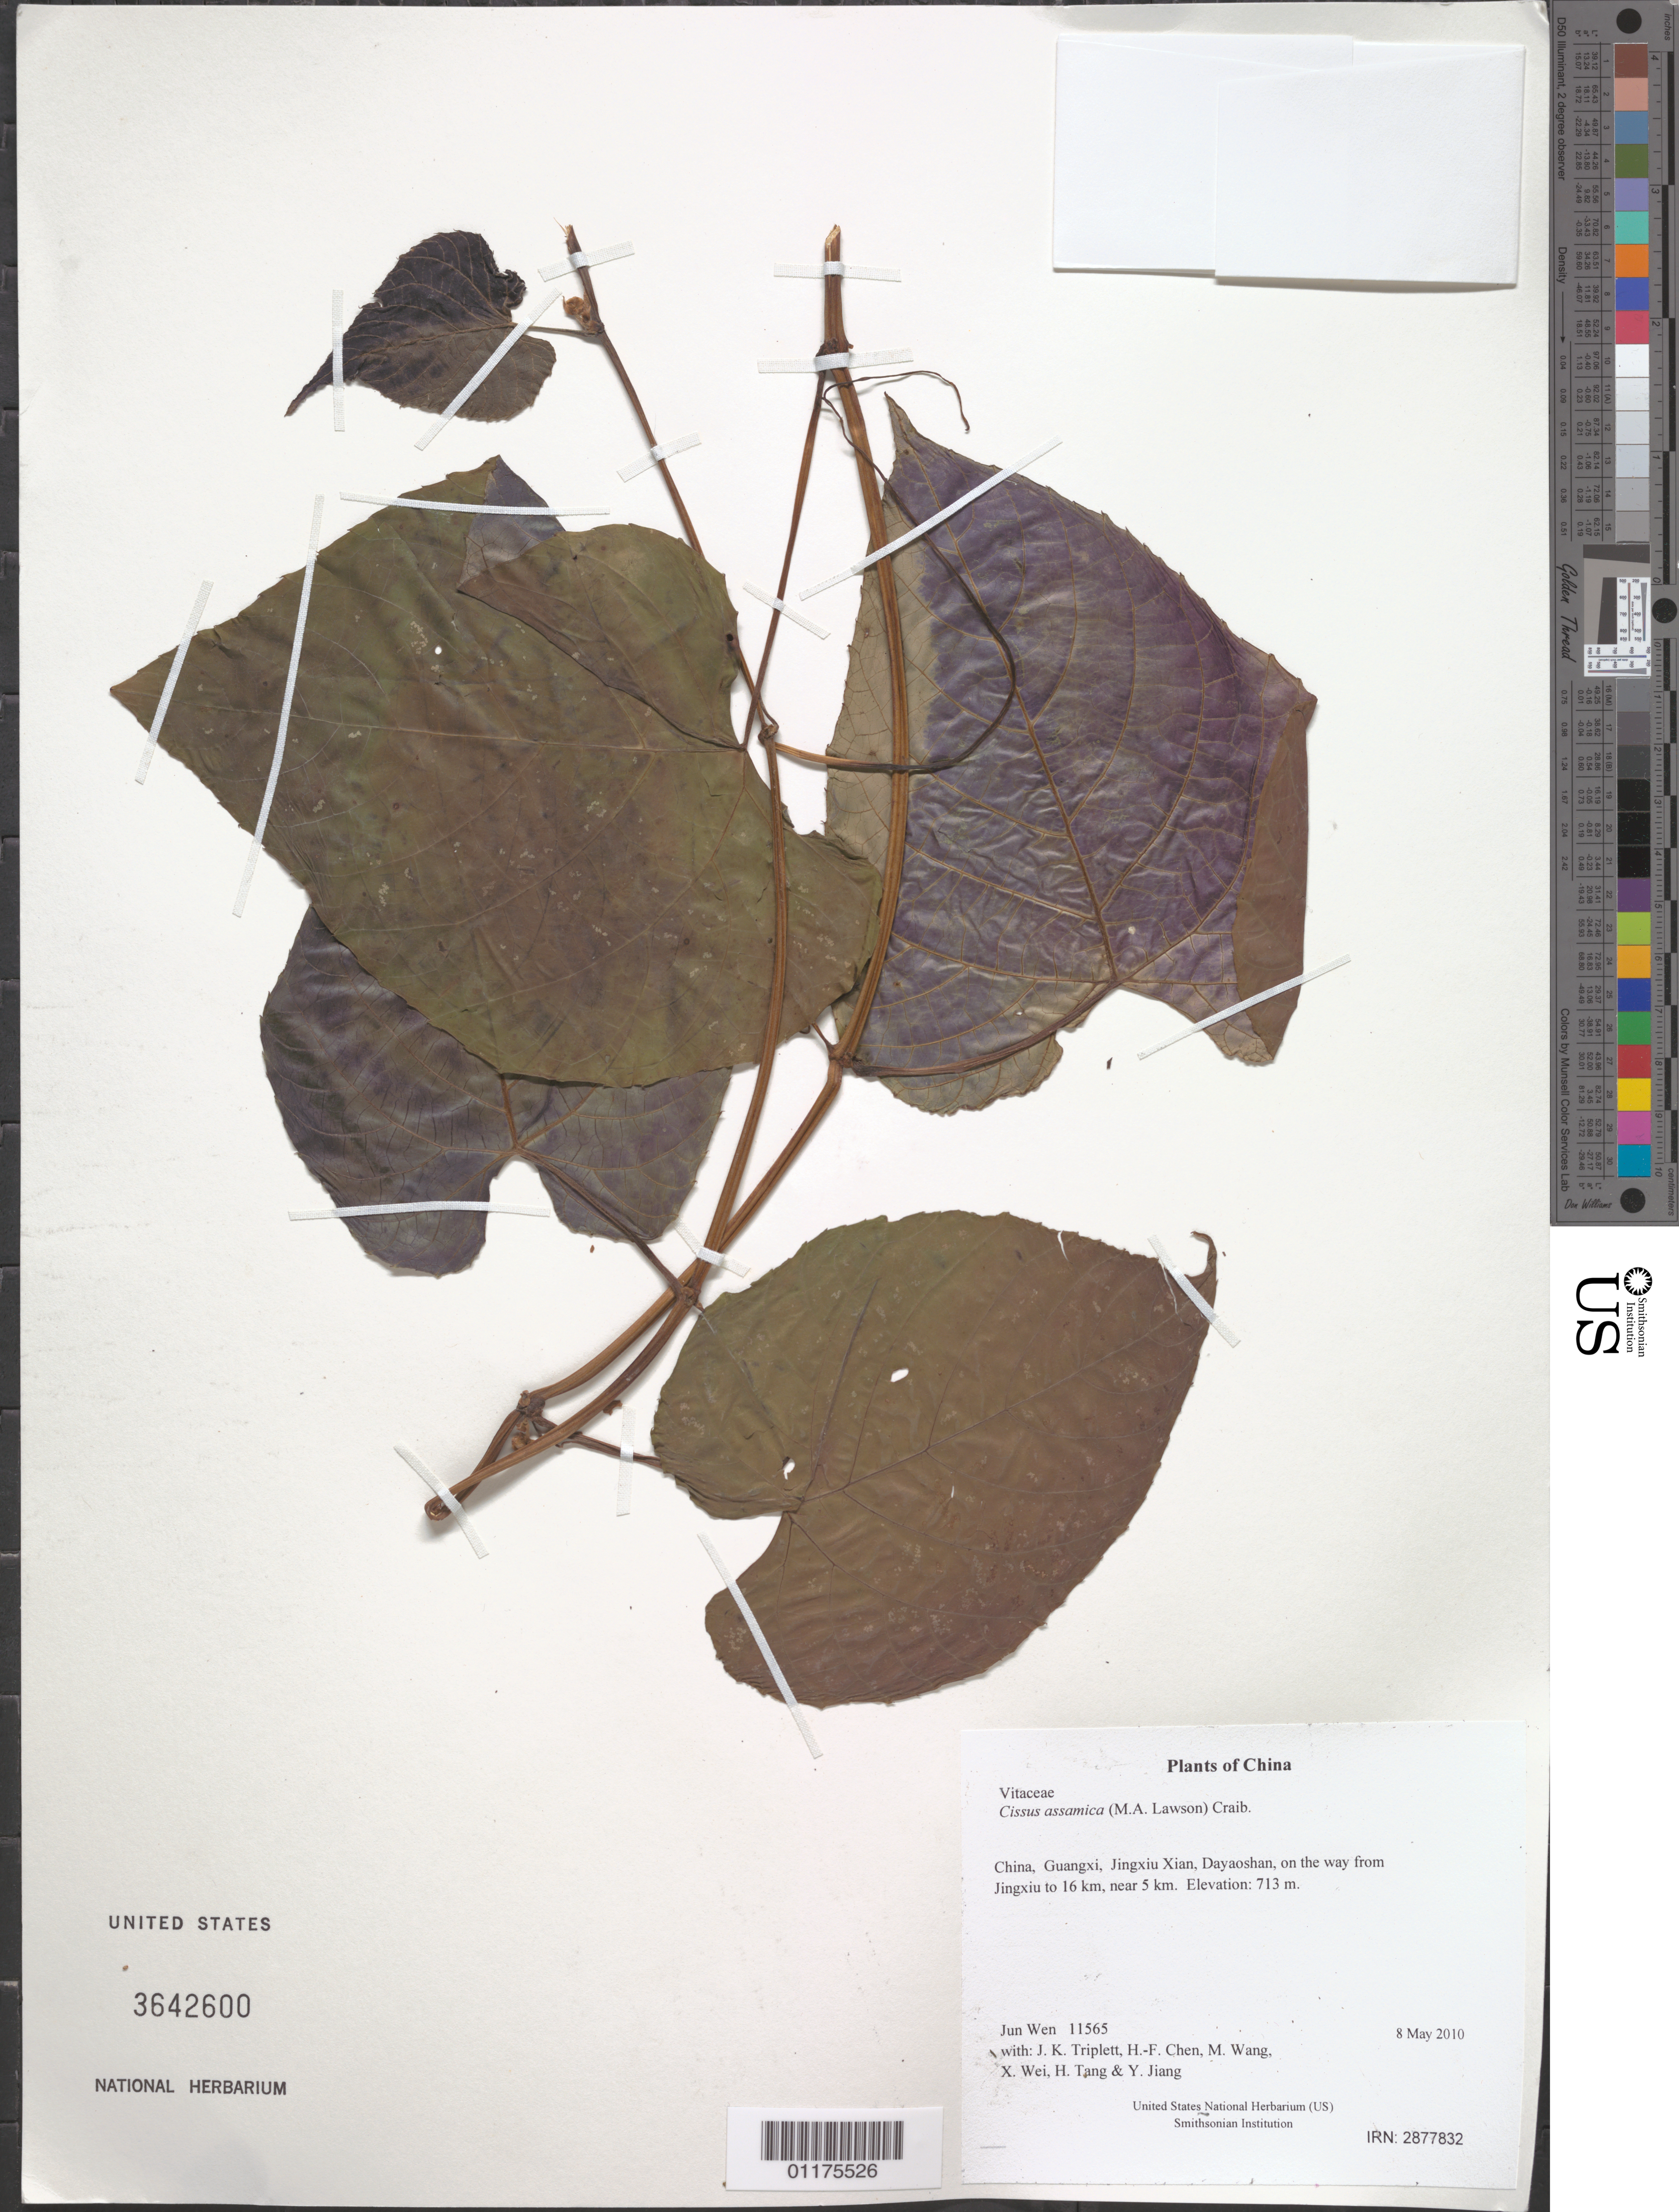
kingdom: Plantae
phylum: Tracheophyta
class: Magnoliopsida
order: Vitales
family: Vitaceae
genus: Cissus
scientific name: Cissus assamica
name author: (M.A. Lawson) Craib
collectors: J. Wen, J. K. Triplett, H.-F. Chen, M. Wang, X. Wei, H. Tang & Y. Jiang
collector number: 11565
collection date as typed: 8 May 2010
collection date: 2010-05-08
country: China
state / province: Guangxi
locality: Jingxiu Xian, Dayaoshan, on the way from Jingxiu to 16 km, near 5 km.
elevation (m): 713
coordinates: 24 09.237 N, 110 12.108 E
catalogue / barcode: US 3642600